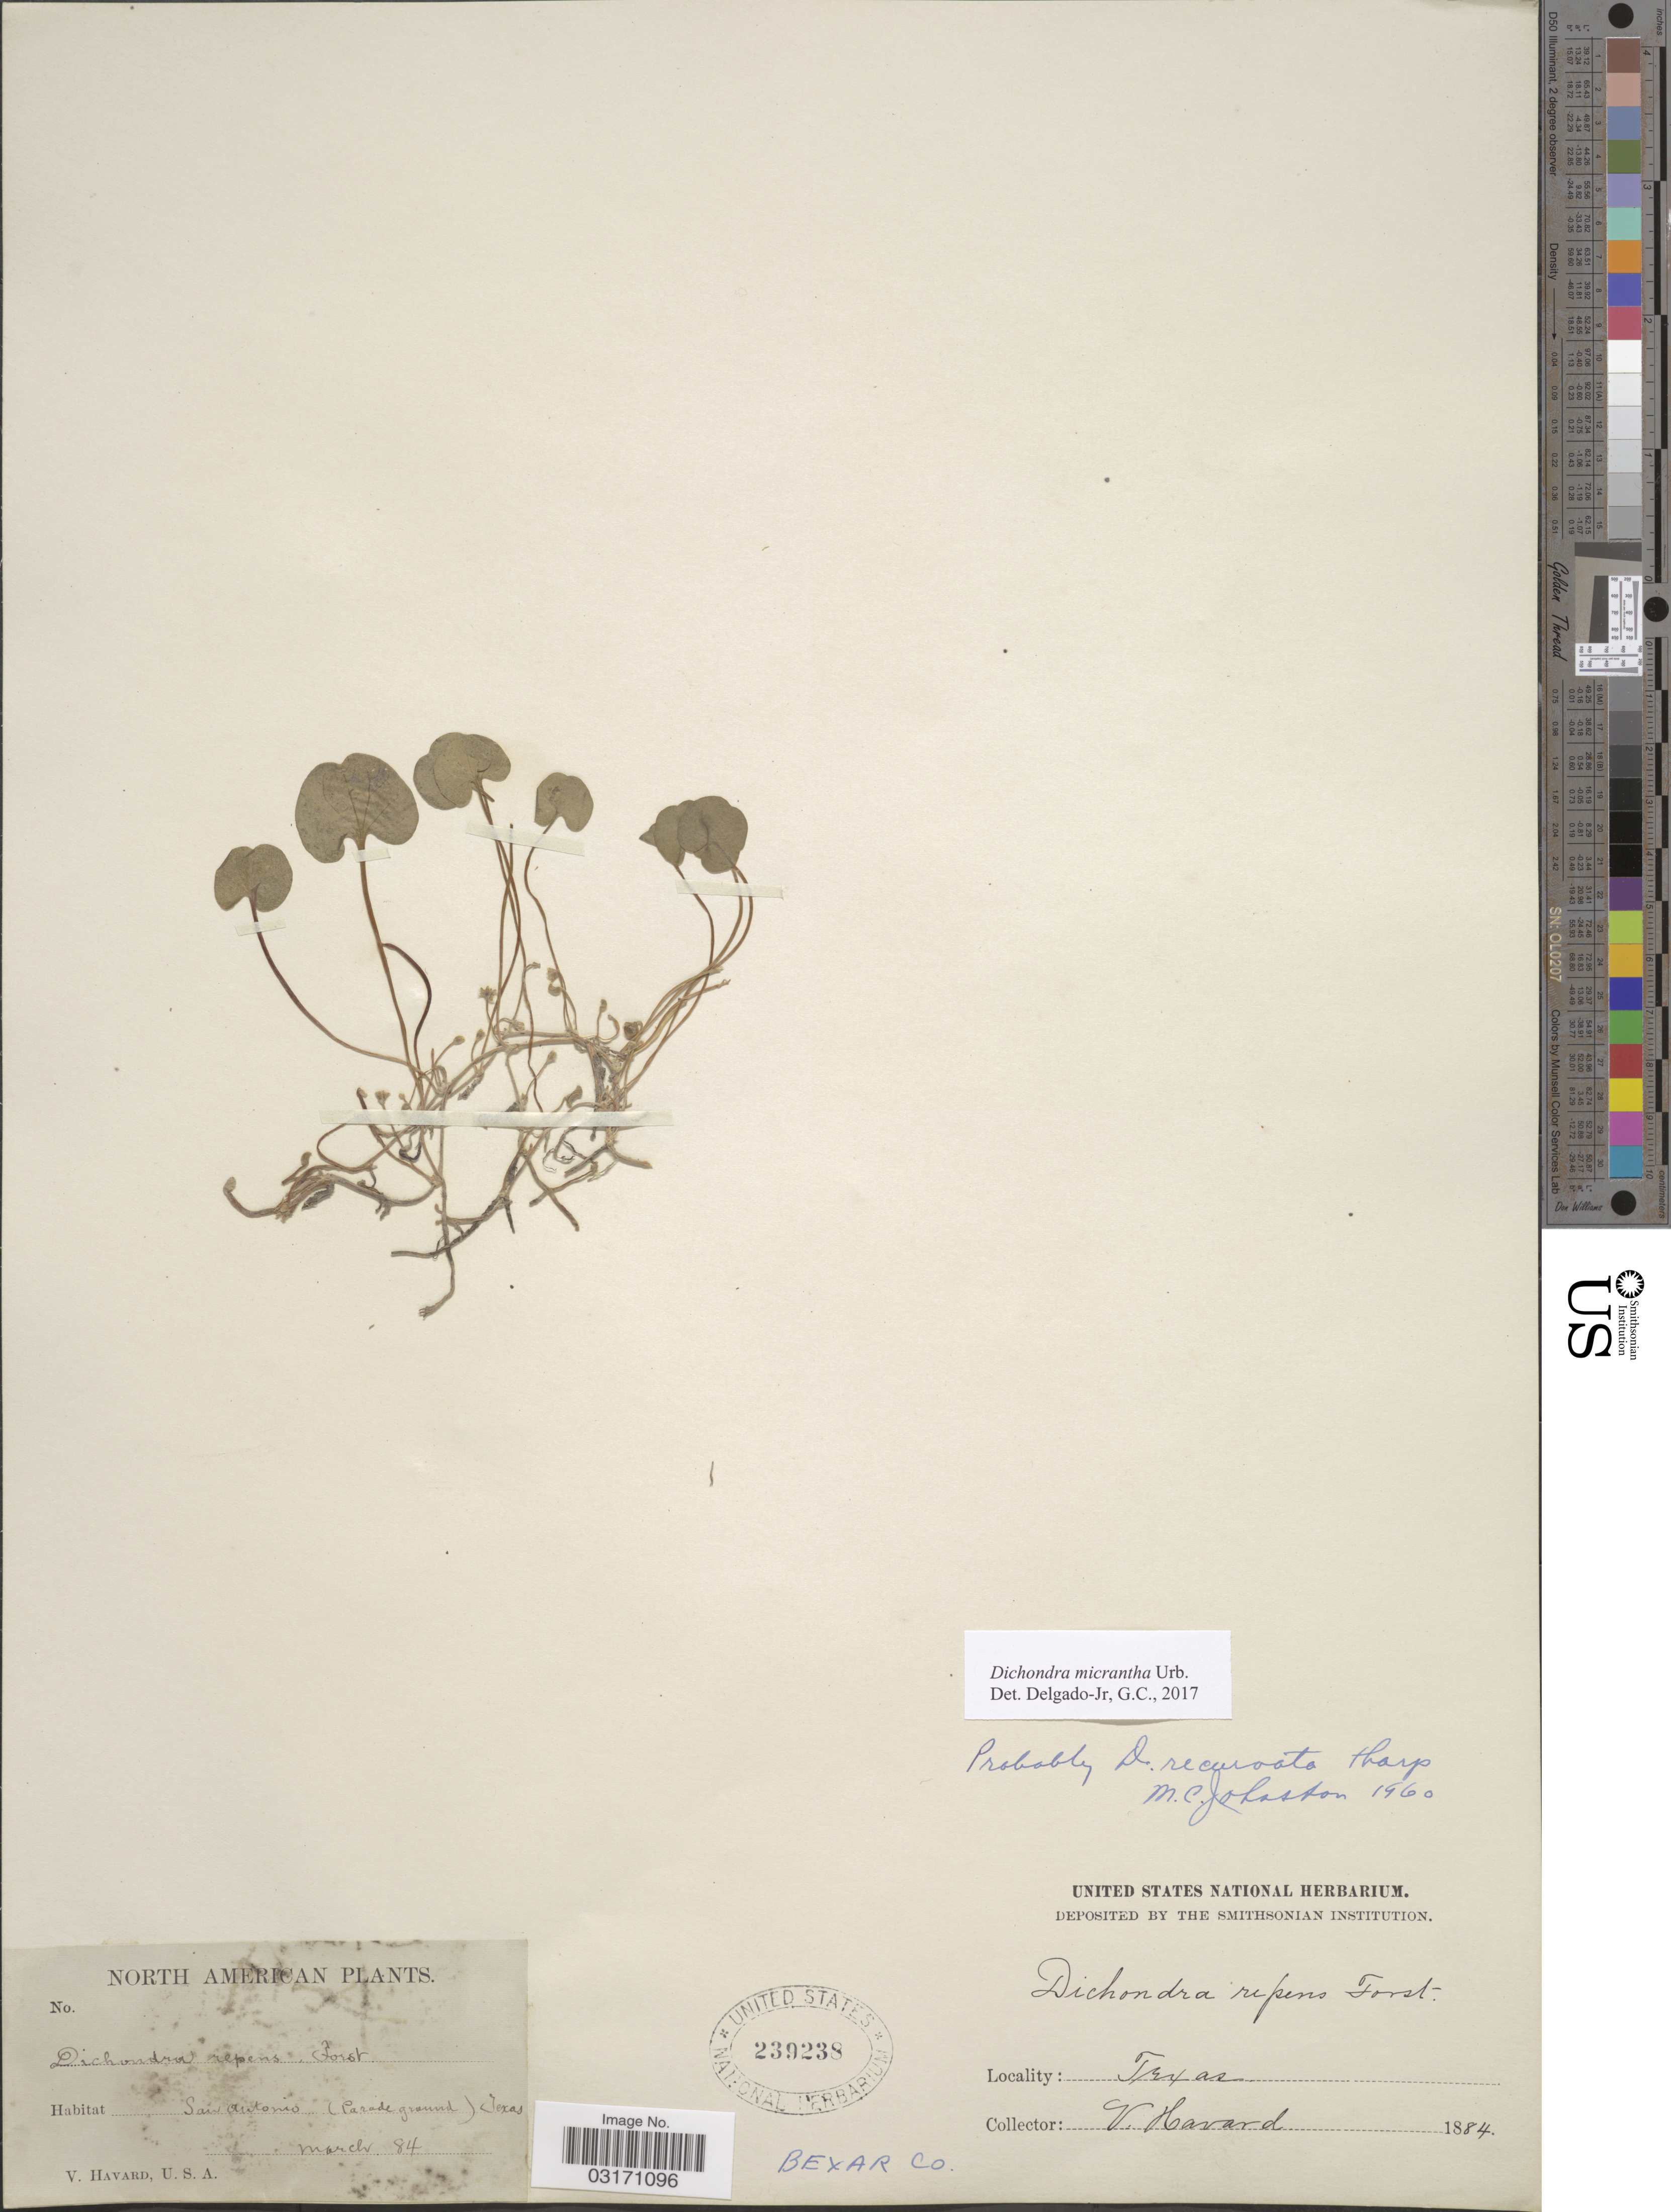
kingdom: Plantae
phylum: Tracheophyta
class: Magnoliopsida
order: Solanales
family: Convolvulaceae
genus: Dichondra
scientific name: Dichondra micrantha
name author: Urb.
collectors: V. Havard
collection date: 1884-03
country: United States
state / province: Texas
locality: San Antonio (Parade ground). Bexar Co.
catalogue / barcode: US 239238